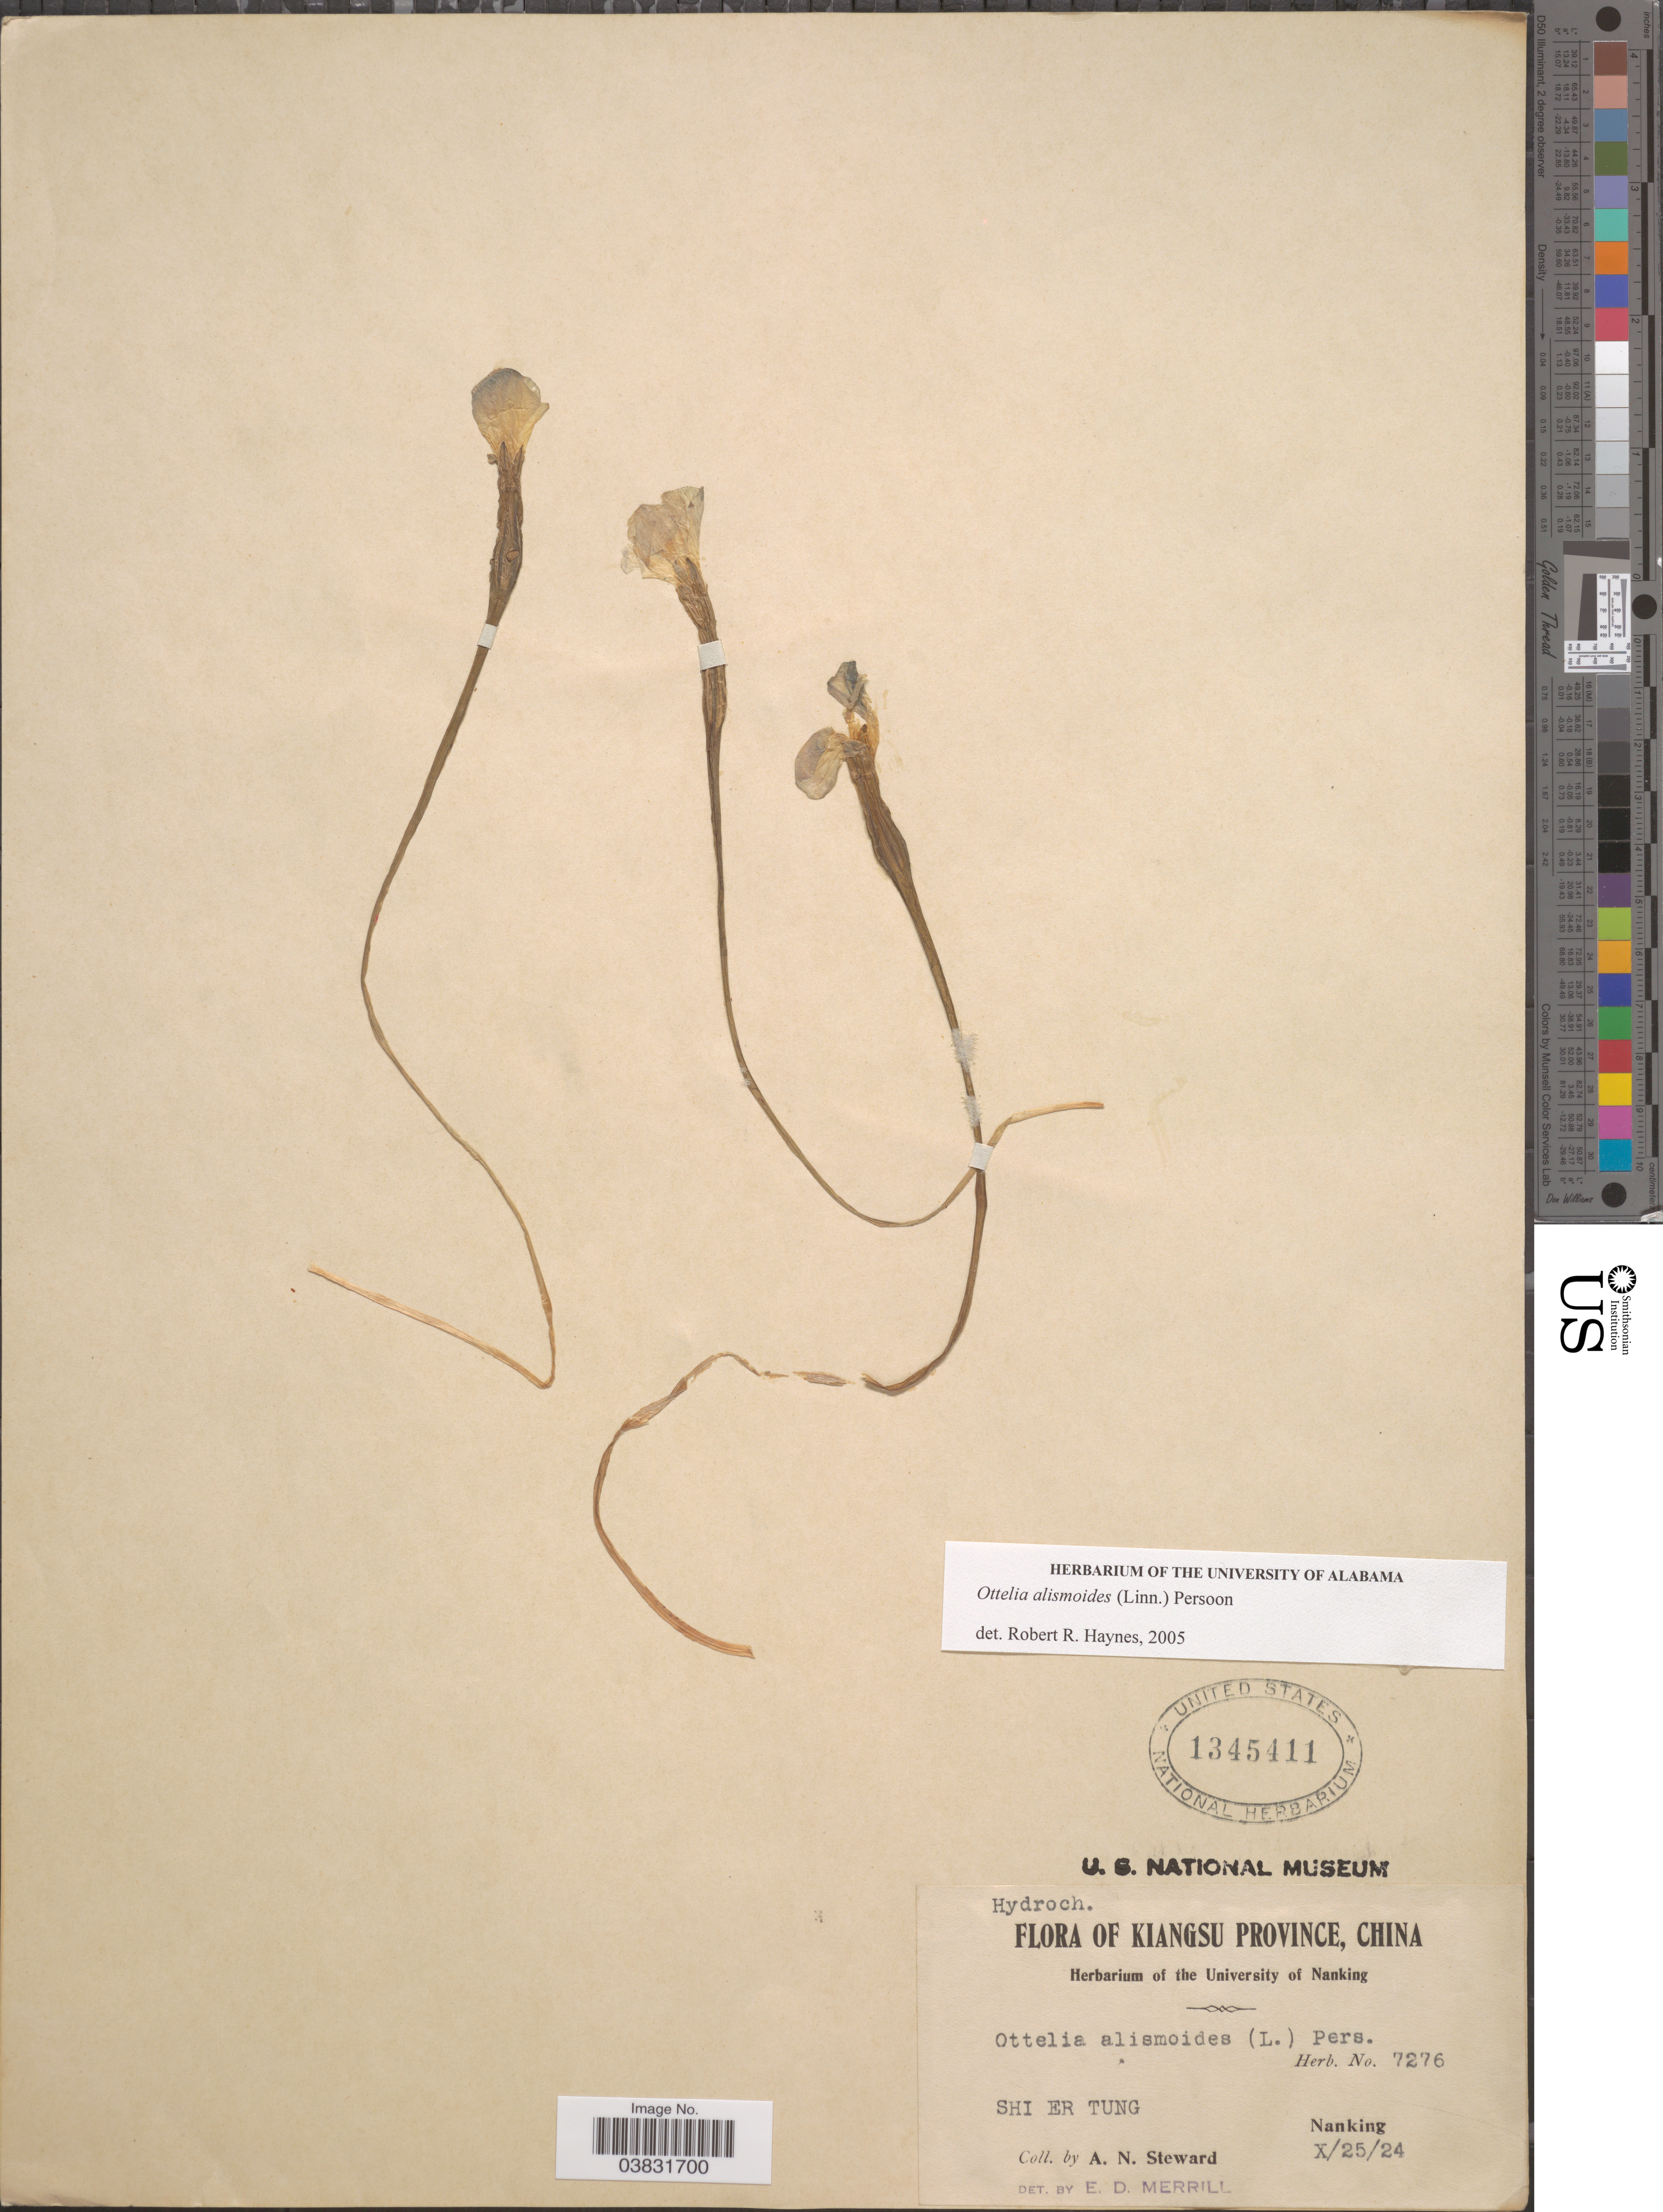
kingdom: Plantae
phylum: Tracheophyta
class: Liliopsida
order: Alismatales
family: Hydrocharitaceae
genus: Ottelia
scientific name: Ottelia alismoides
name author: Pers.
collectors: A. N. Steward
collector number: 7276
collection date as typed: Transcribed d/m/y: 25/10/24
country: China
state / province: Jiangsu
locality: Kiangsu Province. Shi Er Tung. Nanking.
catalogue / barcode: US 1345411